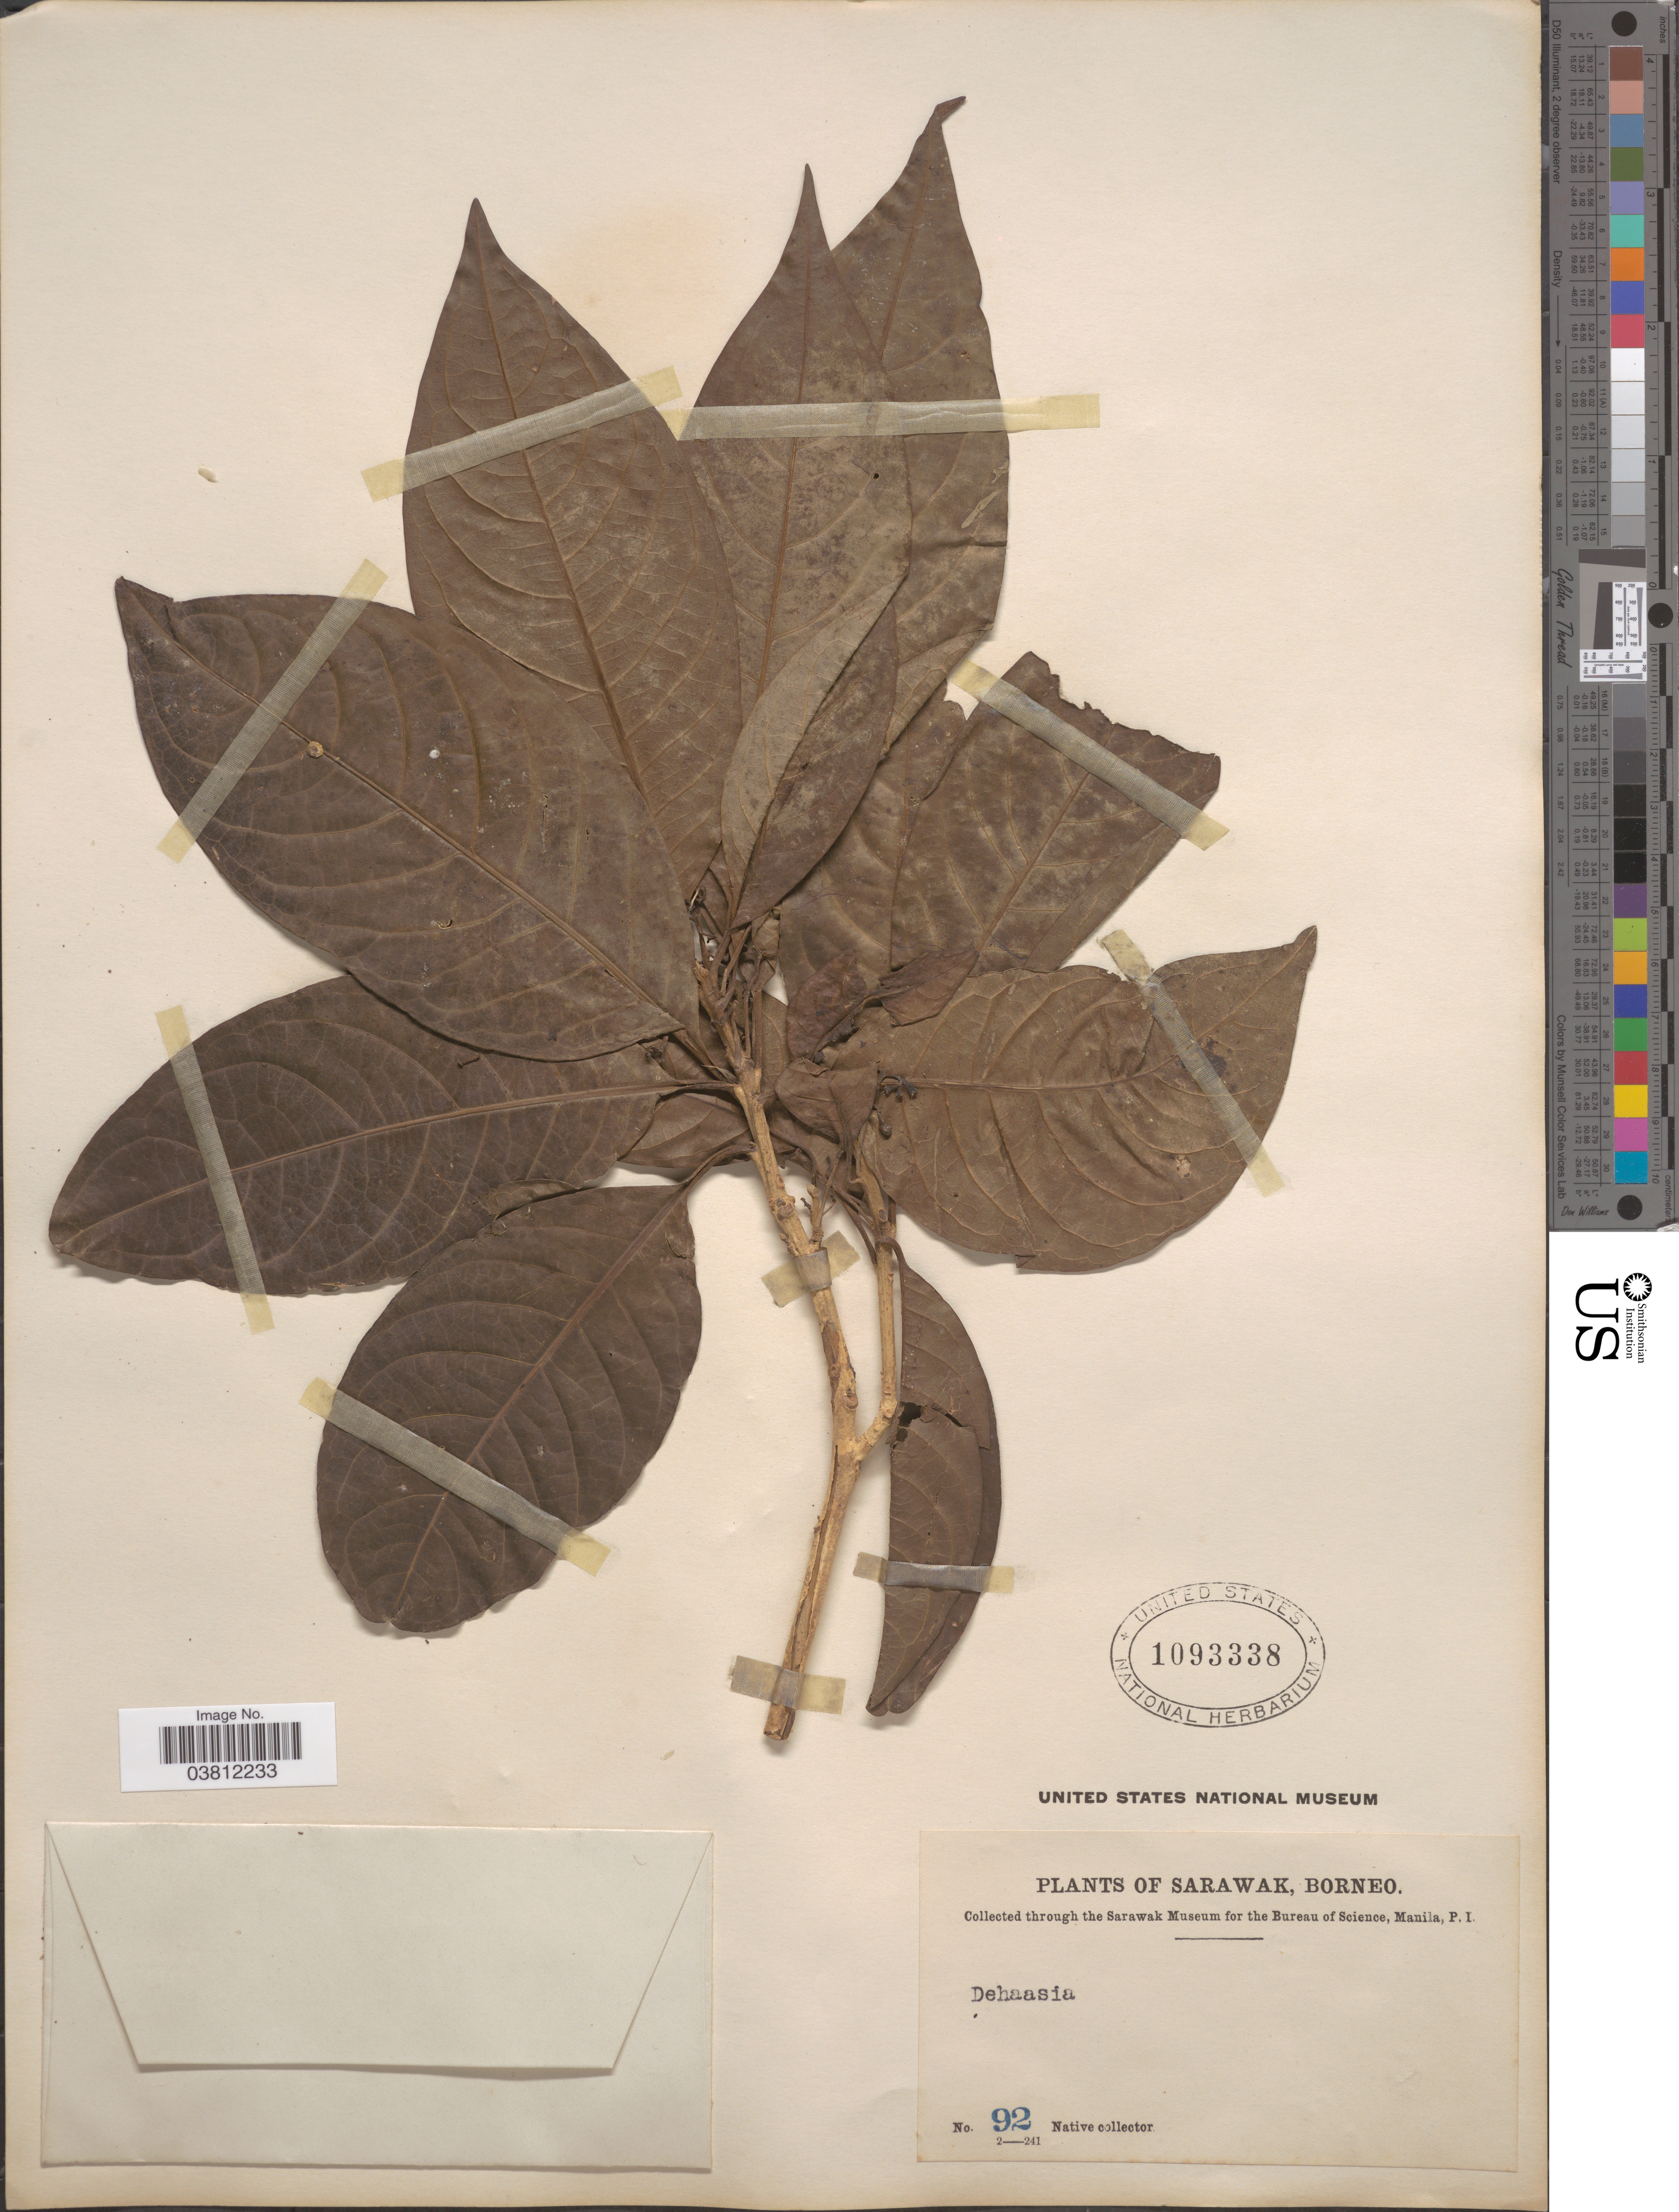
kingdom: Plantae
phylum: Tracheophyta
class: Magnoliopsida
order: Laurales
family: Lauraceae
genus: Dehaasia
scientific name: Dehaasia sp.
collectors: Native collector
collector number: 92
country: Malaysia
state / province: Sarawak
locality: Borneo.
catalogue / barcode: US 1093338